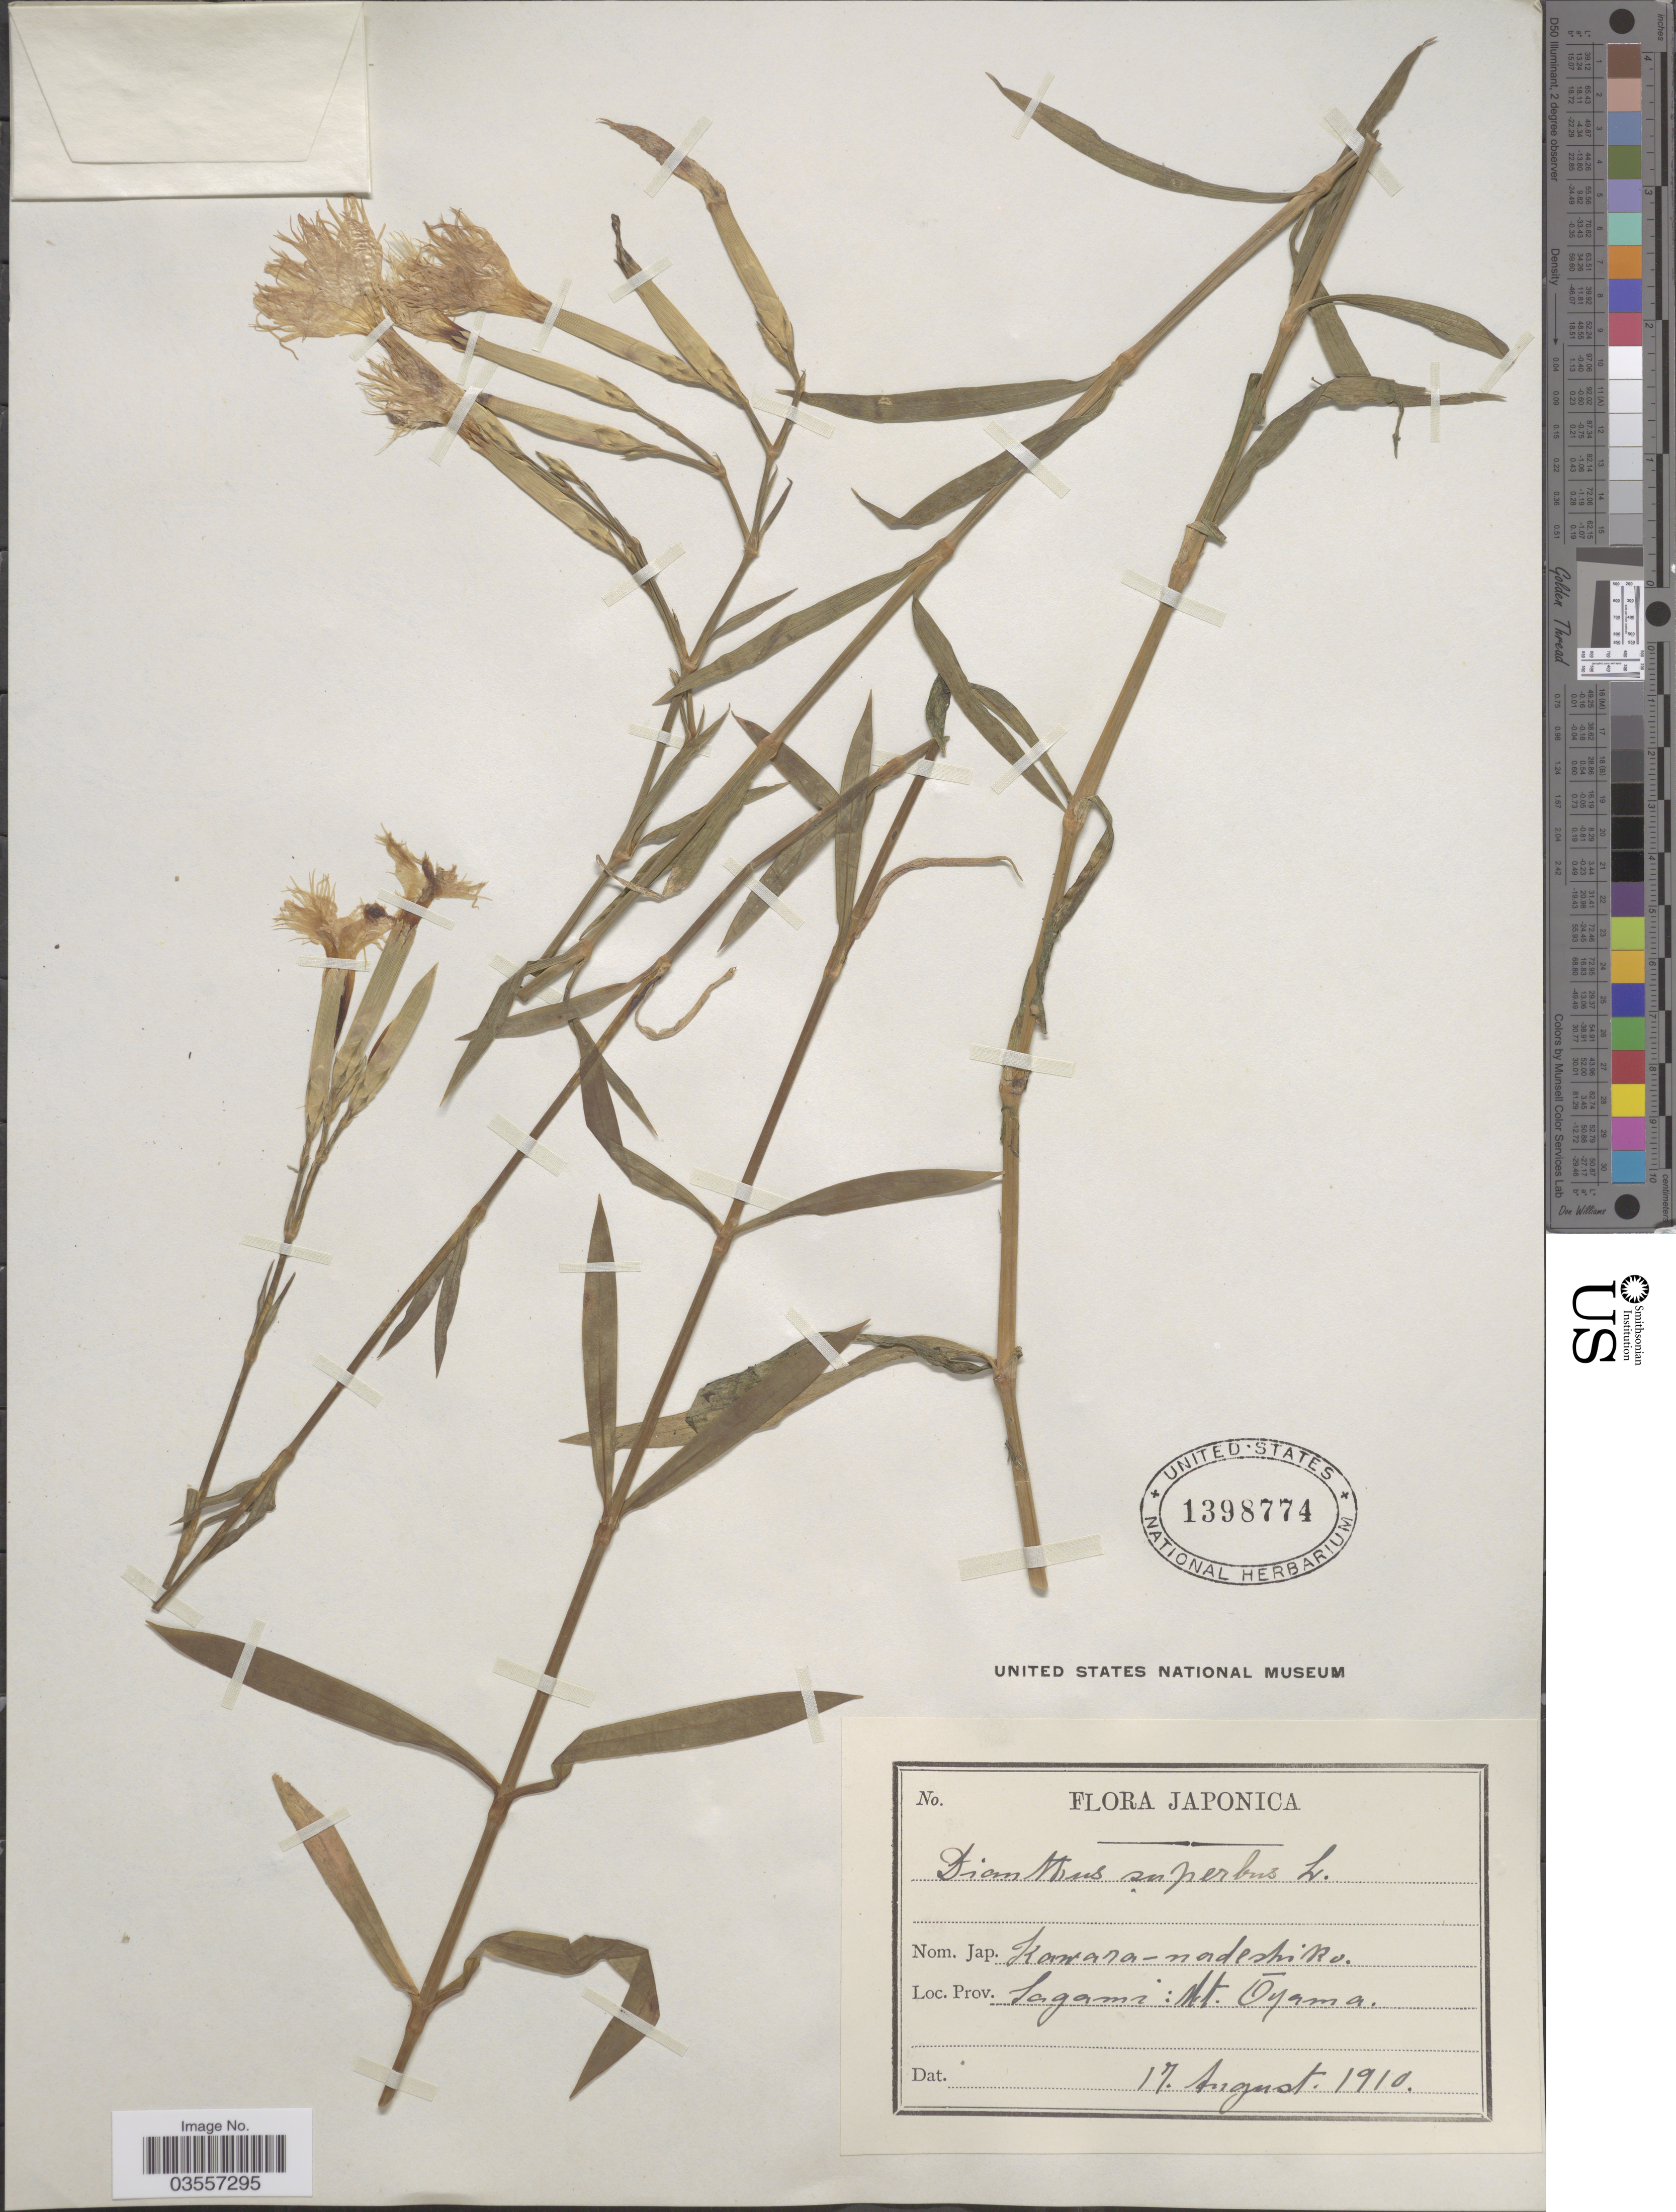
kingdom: Plantae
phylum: Tracheophyta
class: Magnoliopsida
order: Caryophyllales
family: Caryophyllaceae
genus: Dianthus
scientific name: Dianthus superbus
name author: L.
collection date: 1910-08-17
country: Japan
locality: Sagami: Mt. Ōyama.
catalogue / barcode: US 1398774